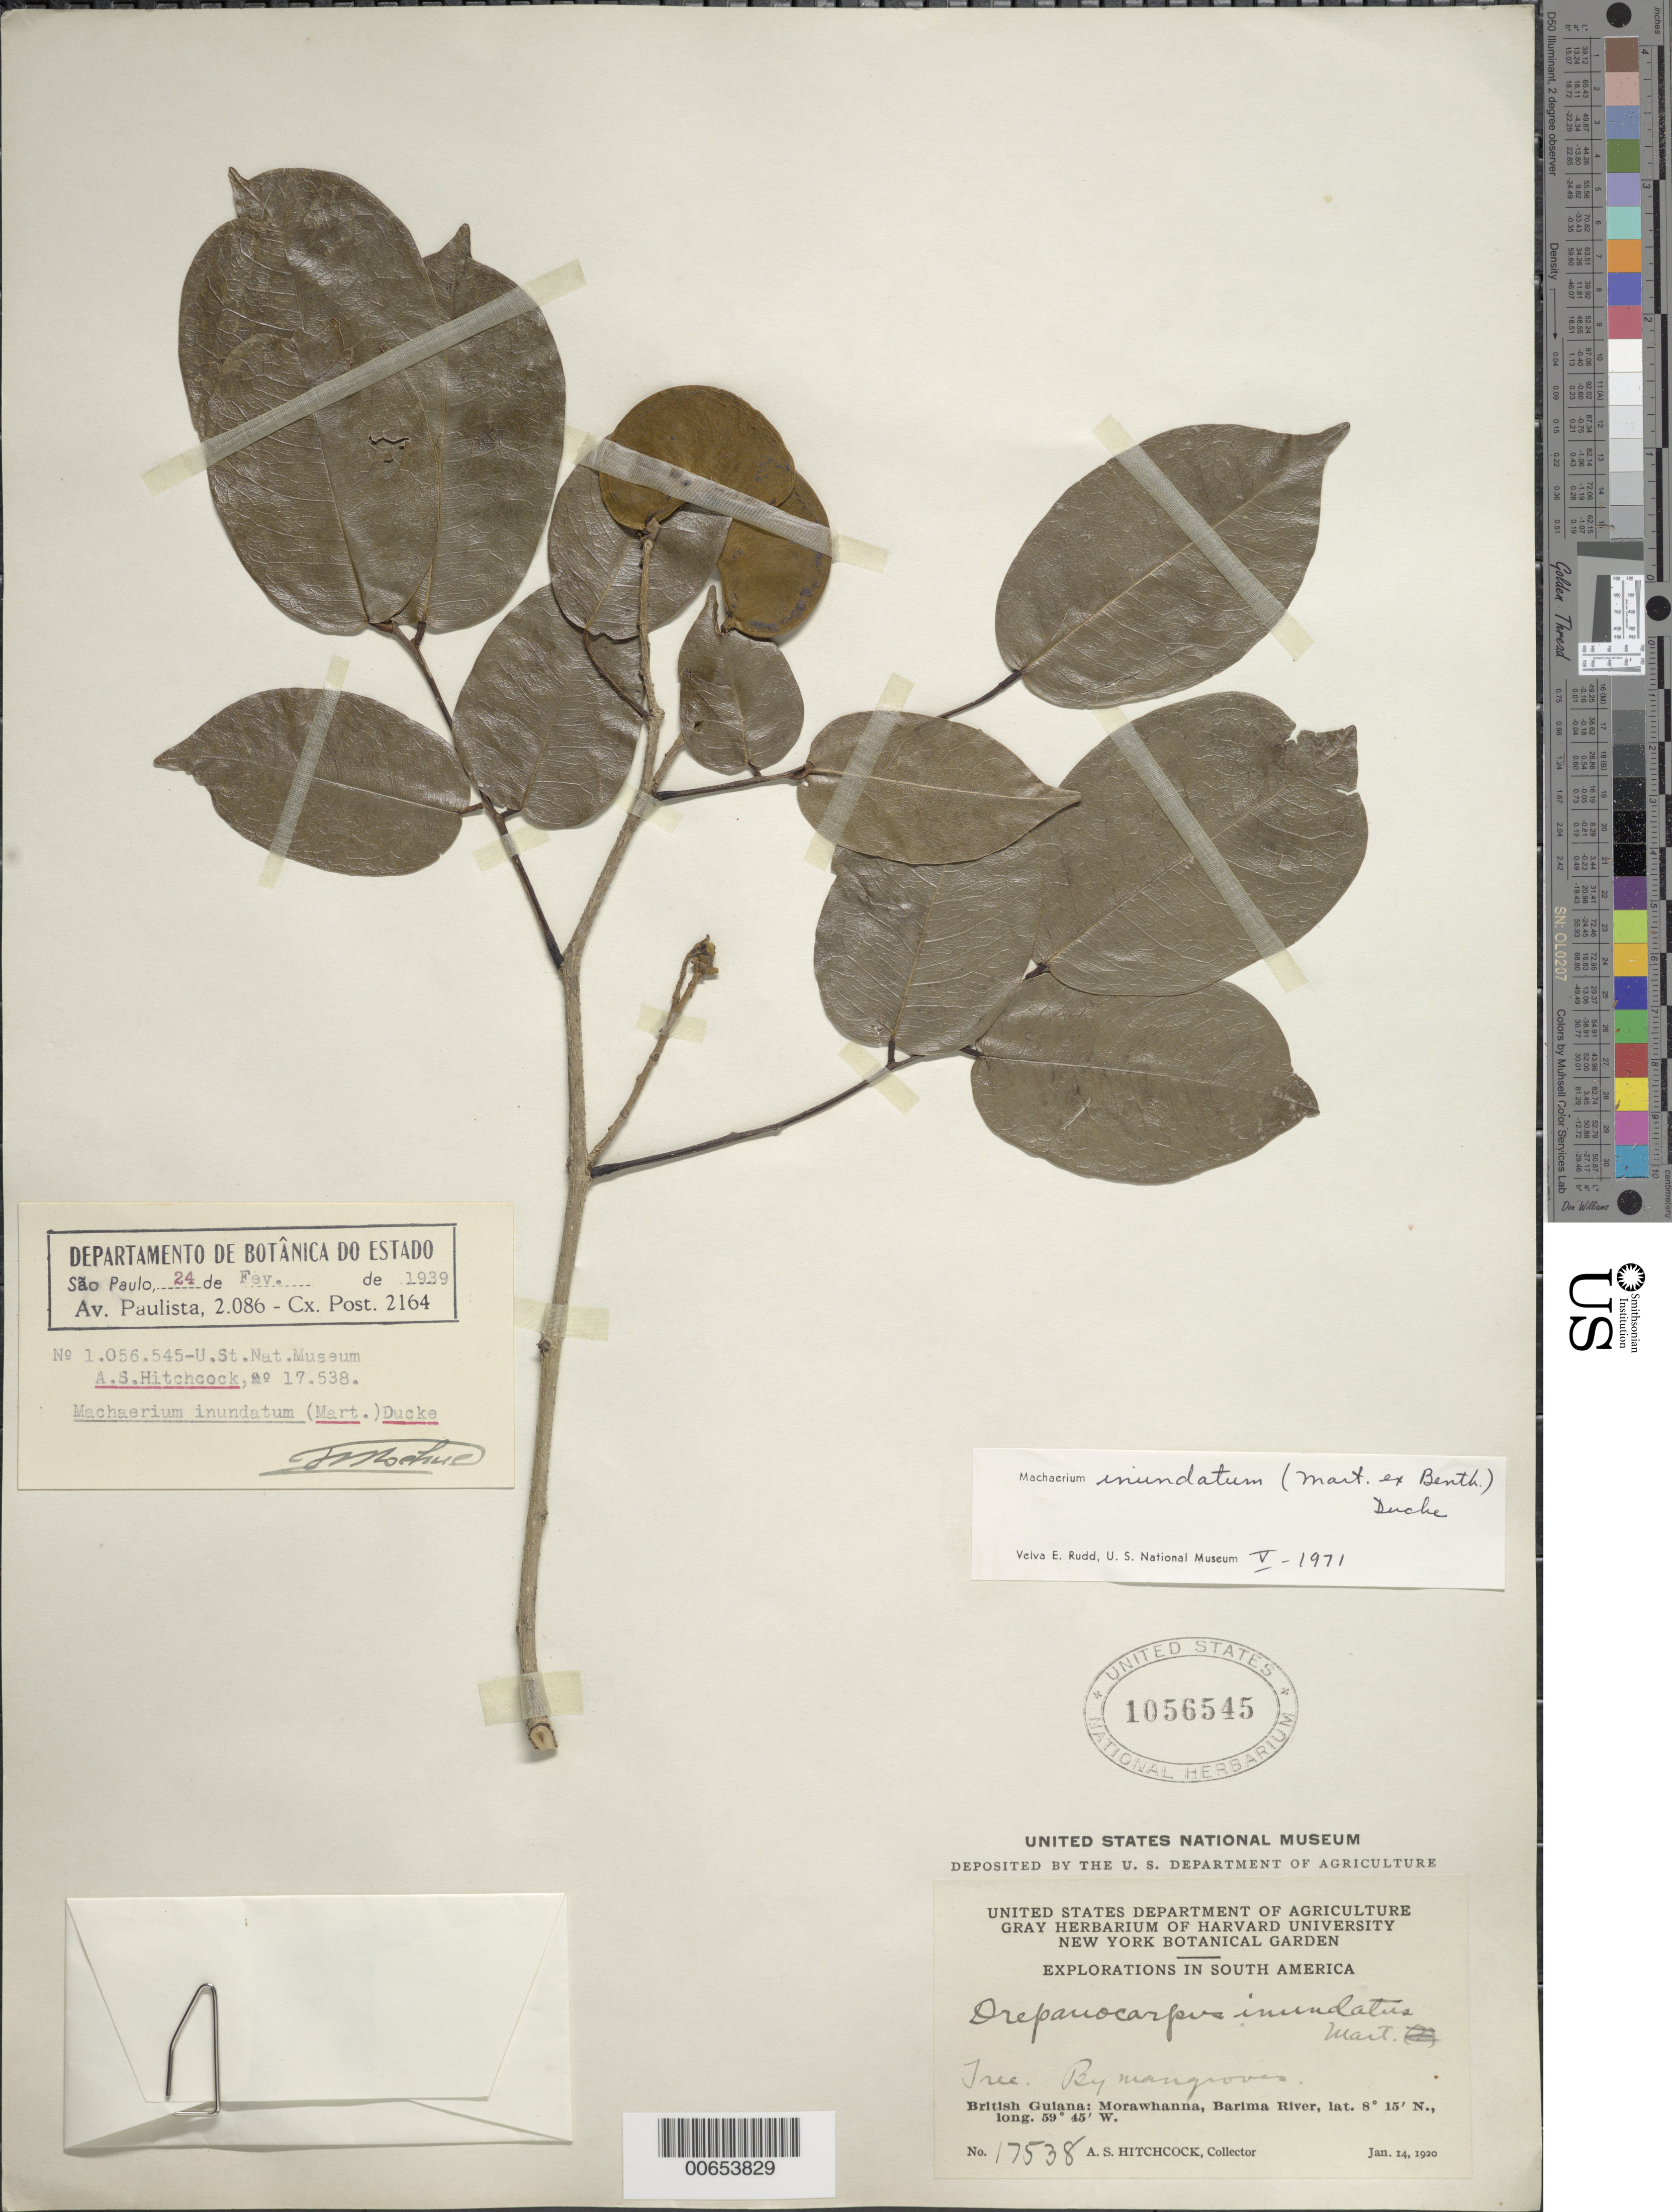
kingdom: Plantae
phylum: Tracheophyta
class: Magnoliopsida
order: Fabales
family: Fabaceae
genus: Machaerium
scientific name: Machaerium inundatum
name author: (Mart. ex Benth.) Ducke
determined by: Rudd, V. E.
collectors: A. S. Hitchcock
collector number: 17538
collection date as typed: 14-Jan-20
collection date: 1920-01-14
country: Guyana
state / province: Barima-Waini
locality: Morawhanna, vic., Barima R.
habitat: Mangroves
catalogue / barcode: US 1056545